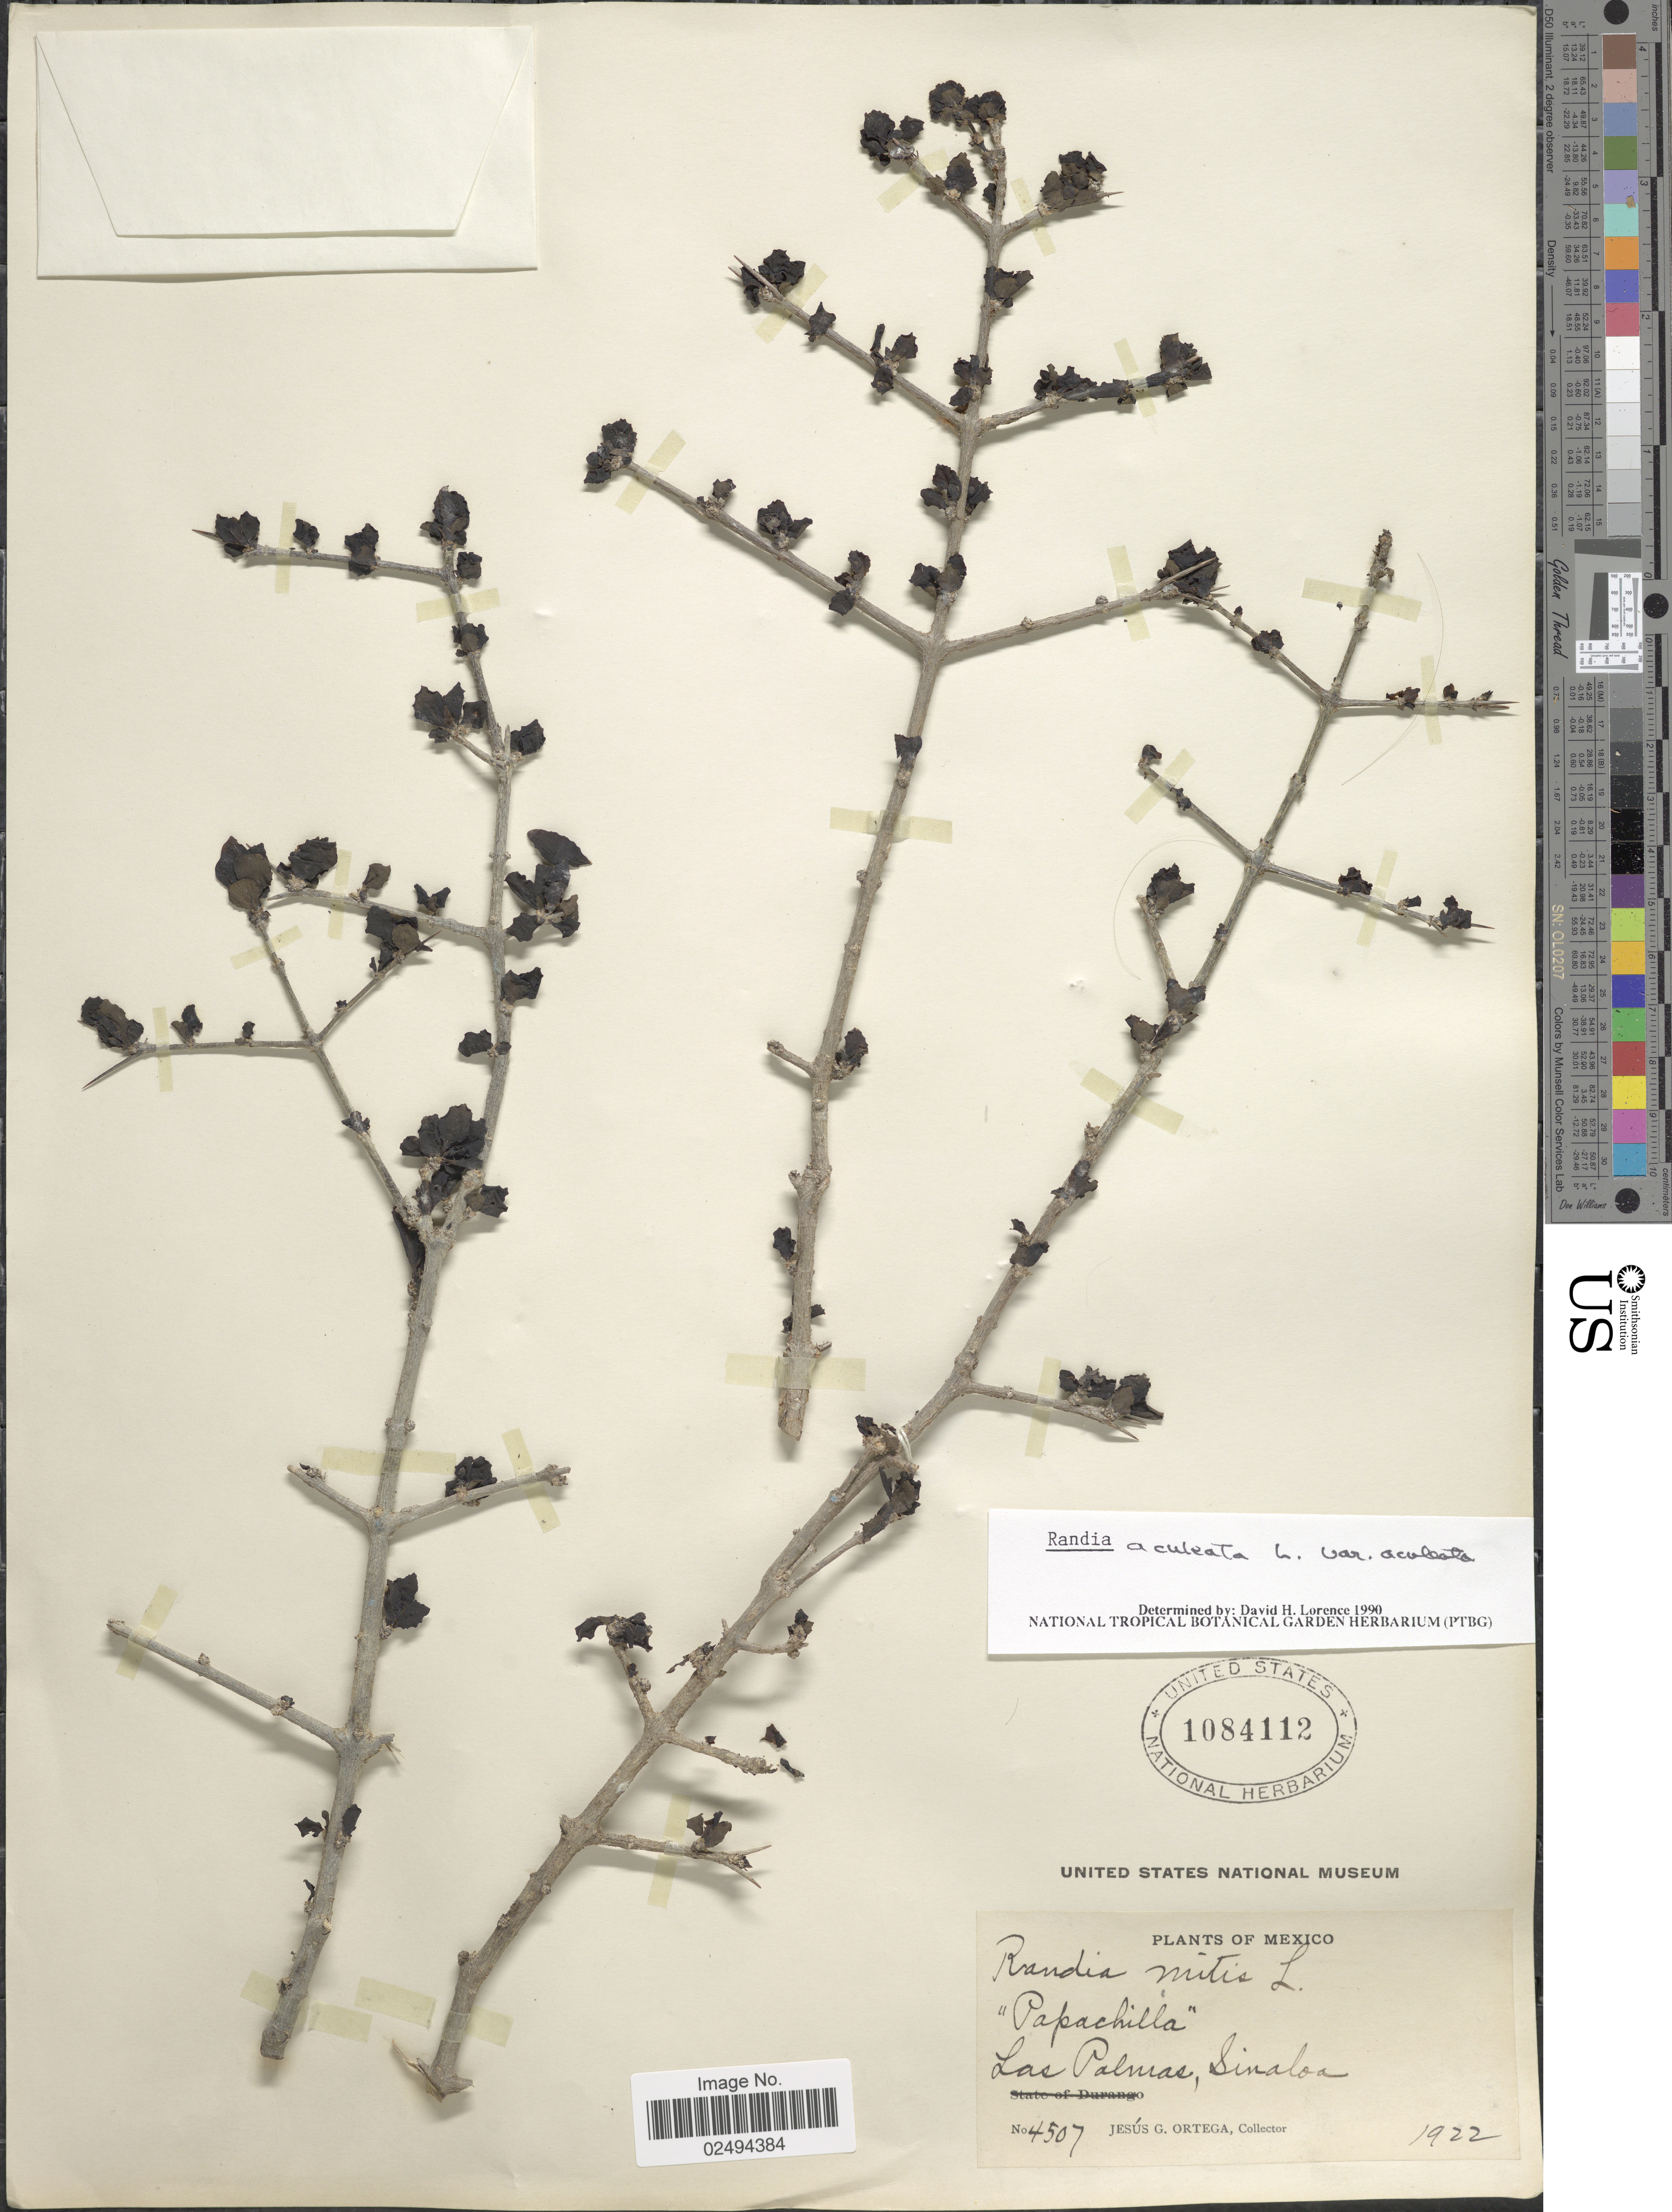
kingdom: Plantae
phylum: Tracheophyta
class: Magnoliopsida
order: Gentianales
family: Rubiaceae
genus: Randia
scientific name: Randia aculeata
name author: L.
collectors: J. Ortega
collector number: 4507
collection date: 1922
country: Mexico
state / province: Sinaloa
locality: Las Palmas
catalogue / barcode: US 1084112